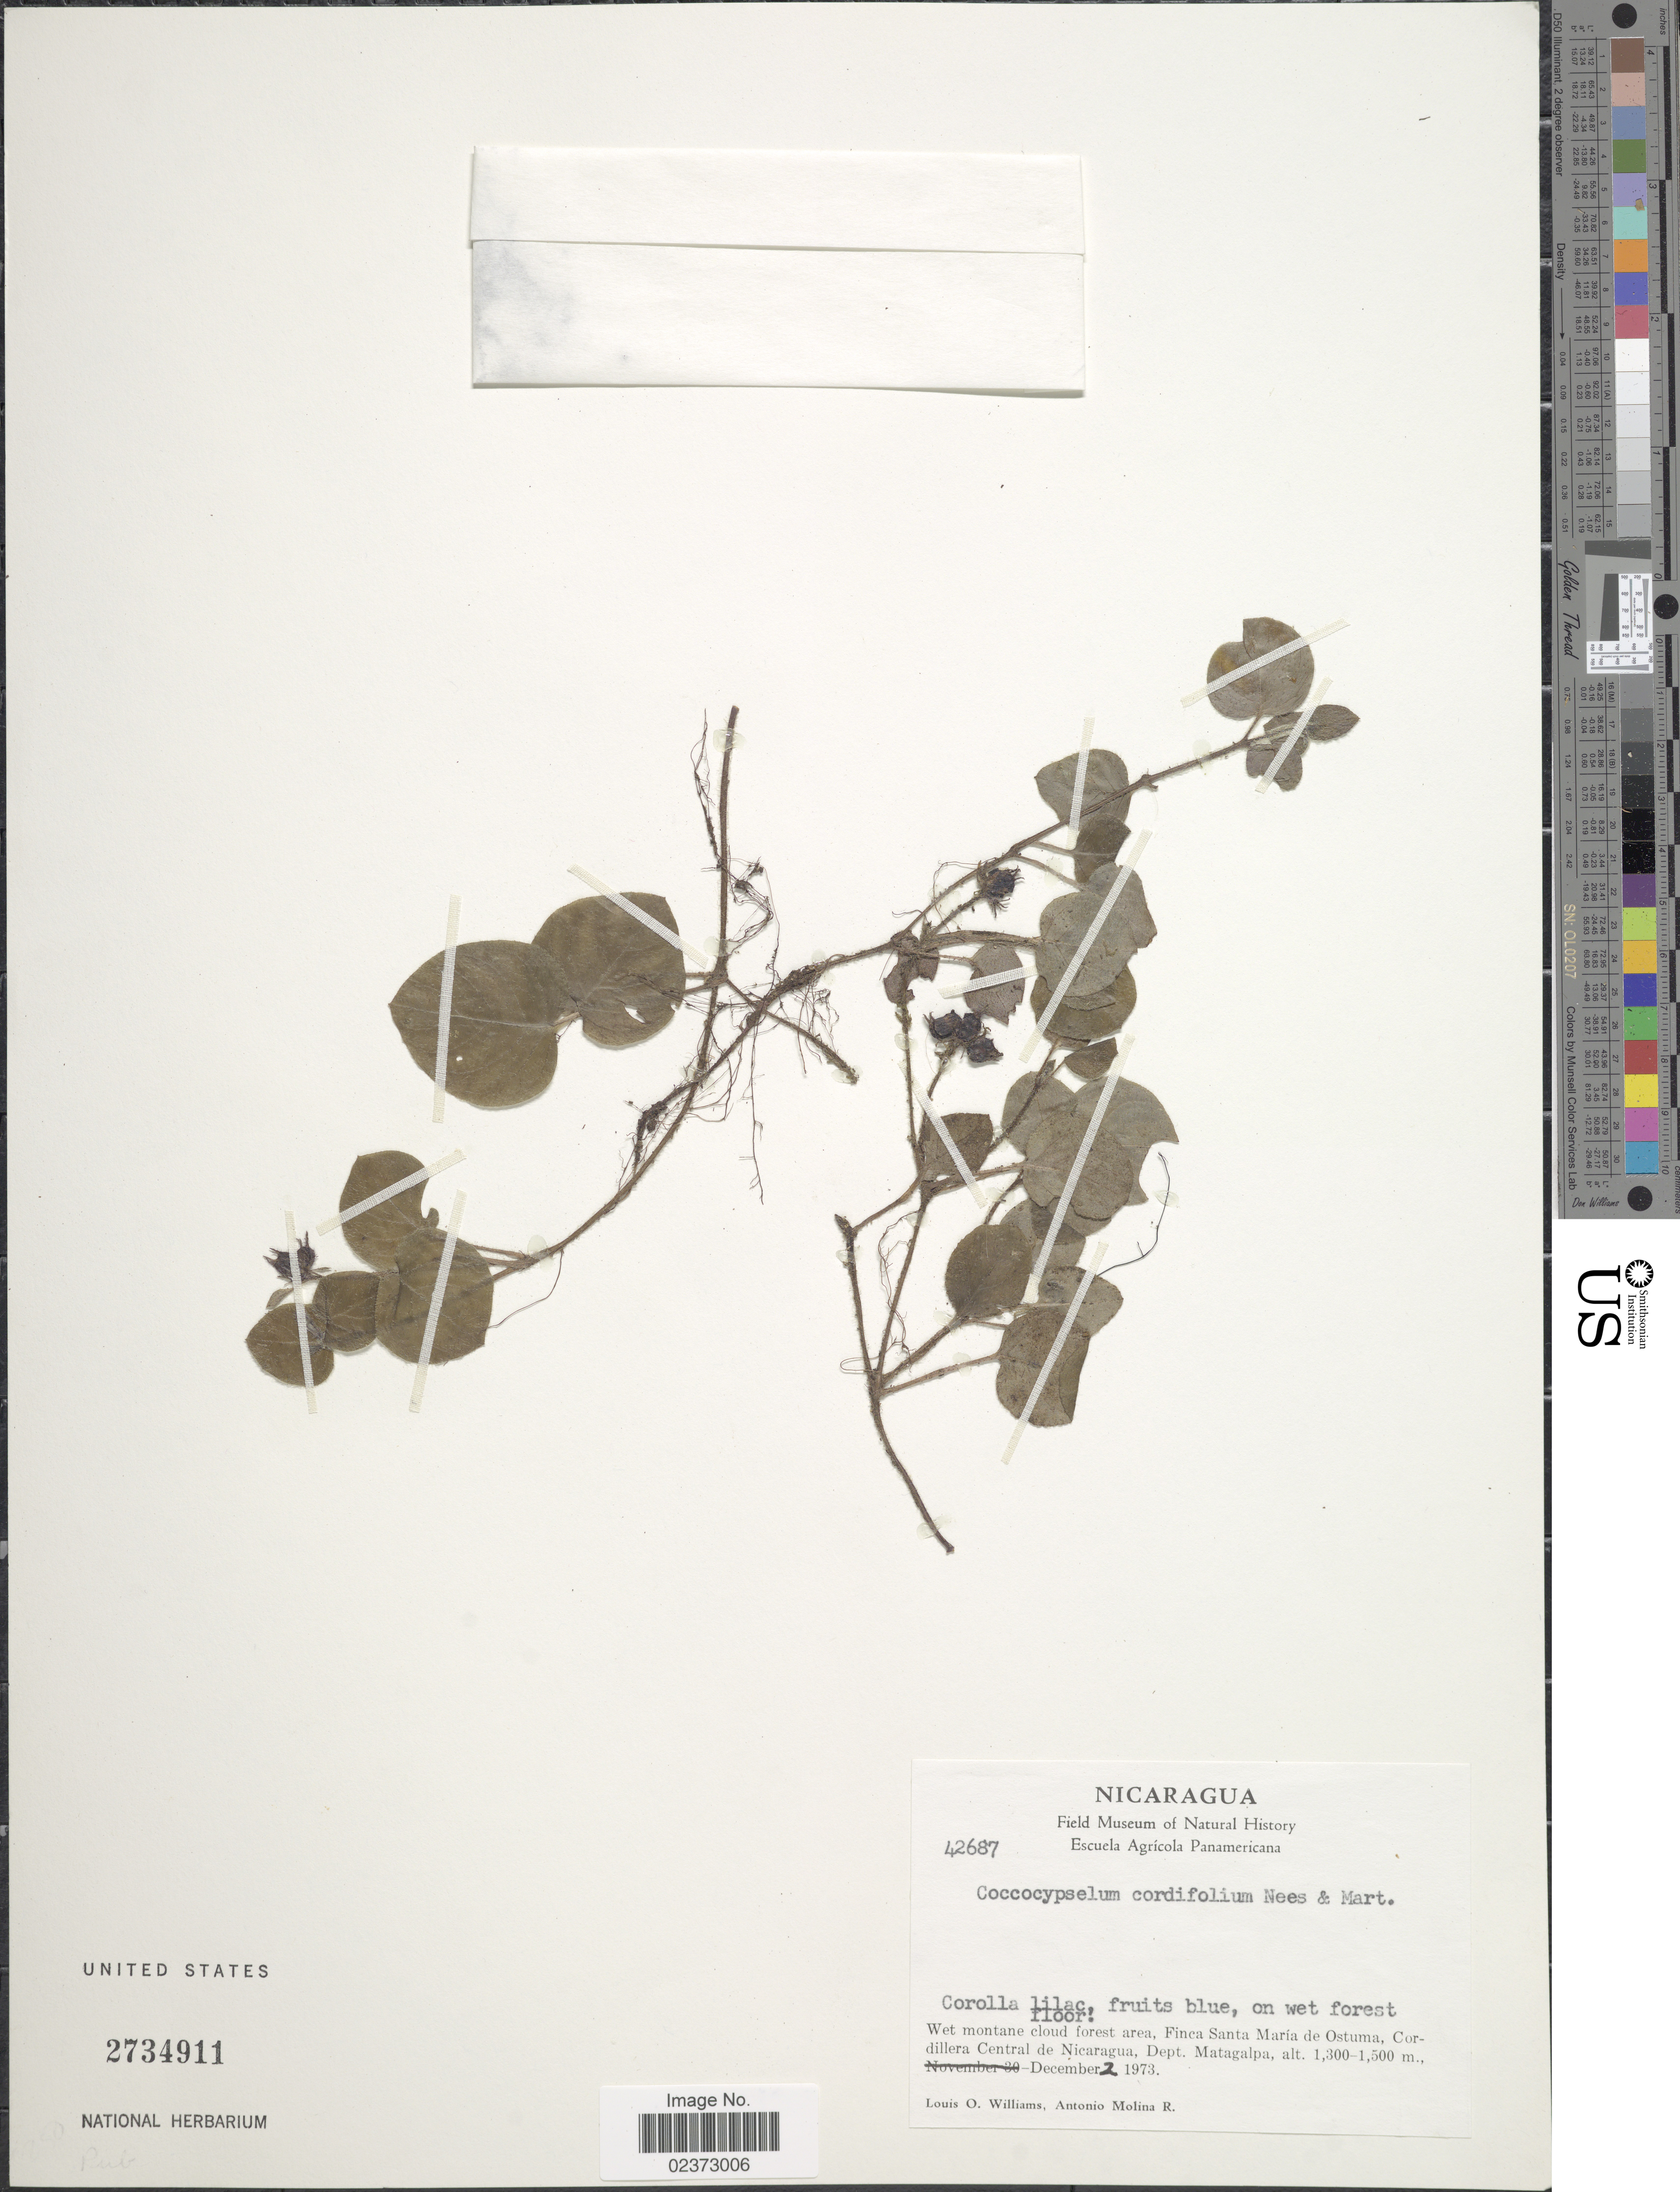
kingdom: Plantae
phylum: Tracheophyta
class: Magnoliopsida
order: Gentianales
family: Rubiaceae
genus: Coccocypselum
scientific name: Coccocypselum cordifolium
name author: Nees & Mart.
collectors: L. O. Williams & A. Molina R.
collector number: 42687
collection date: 1973-12-02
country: Nicaragua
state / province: Matagalpa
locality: Wet montane cloud forest area, Finca Santa Maria de Ostuma, Cordillera Central de Nicaragua, Dept. Matagalapa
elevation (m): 1300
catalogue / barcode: US 2734911